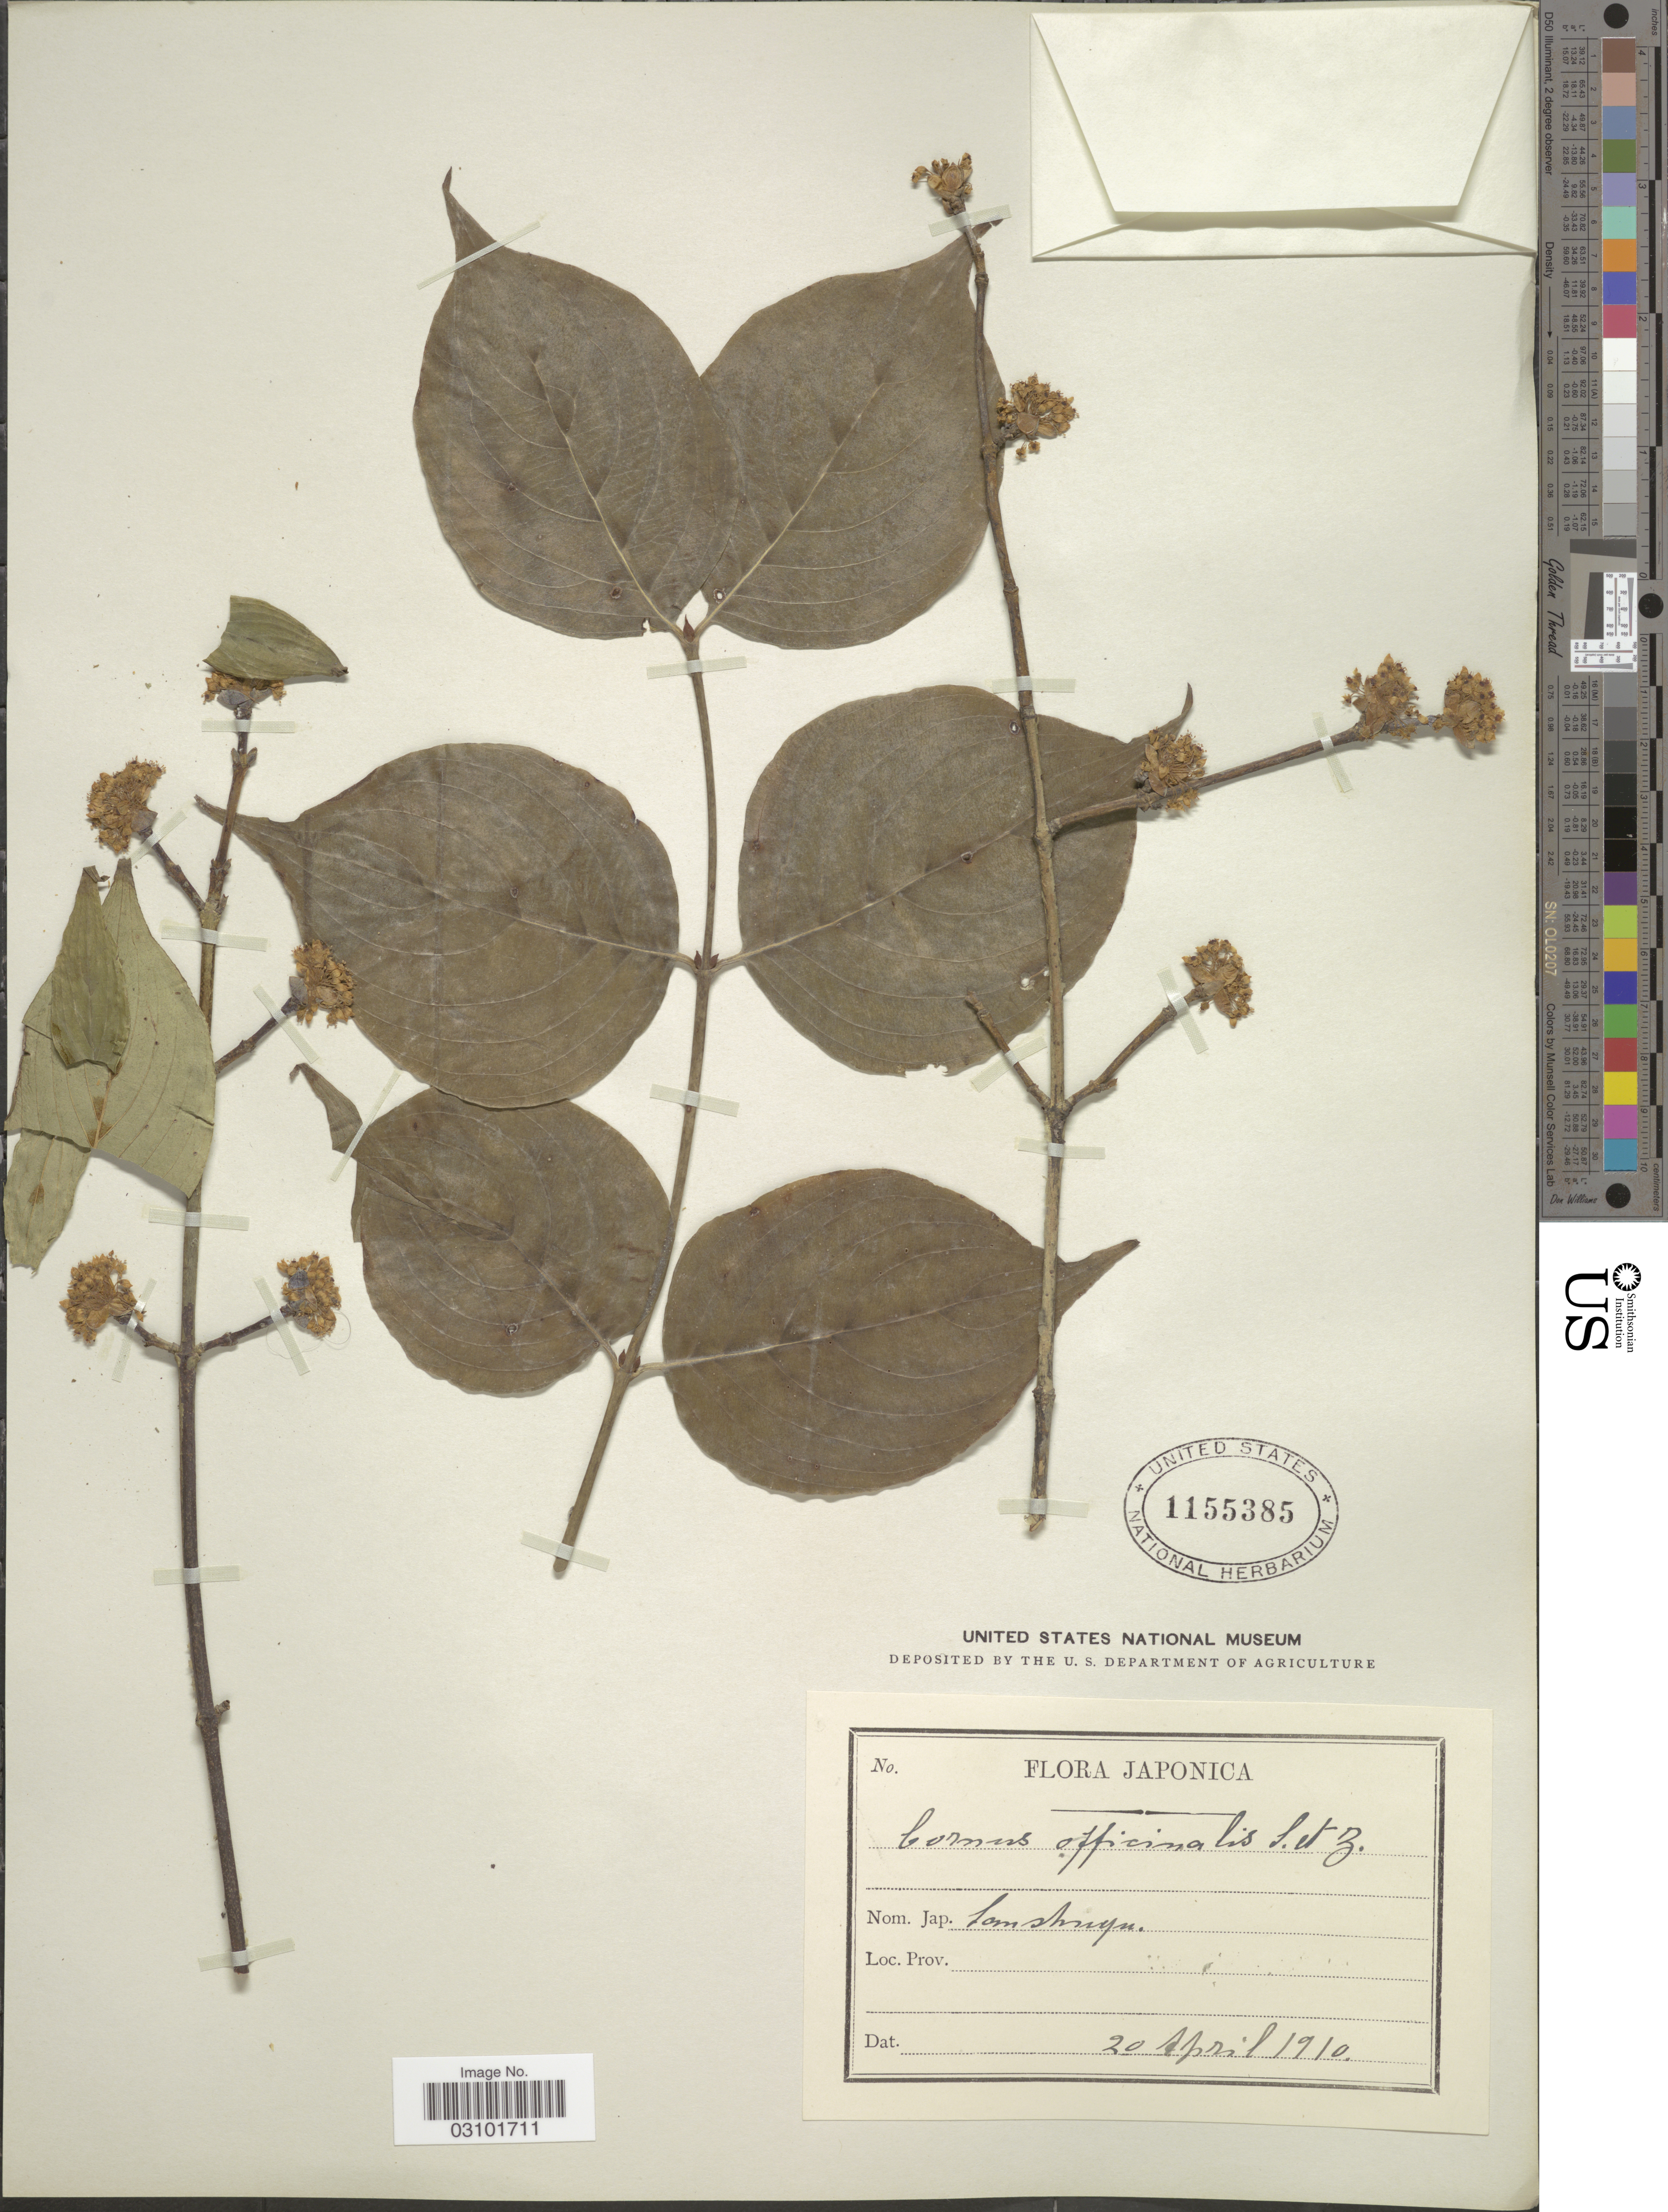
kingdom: Plantae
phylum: Tracheophyta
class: Magnoliopsida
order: Cornales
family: Cornaceae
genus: Cornus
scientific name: Cornus officinalis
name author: Siebold & Zucc.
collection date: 1910-04-20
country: Japan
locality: Japonica.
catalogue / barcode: US 1155385